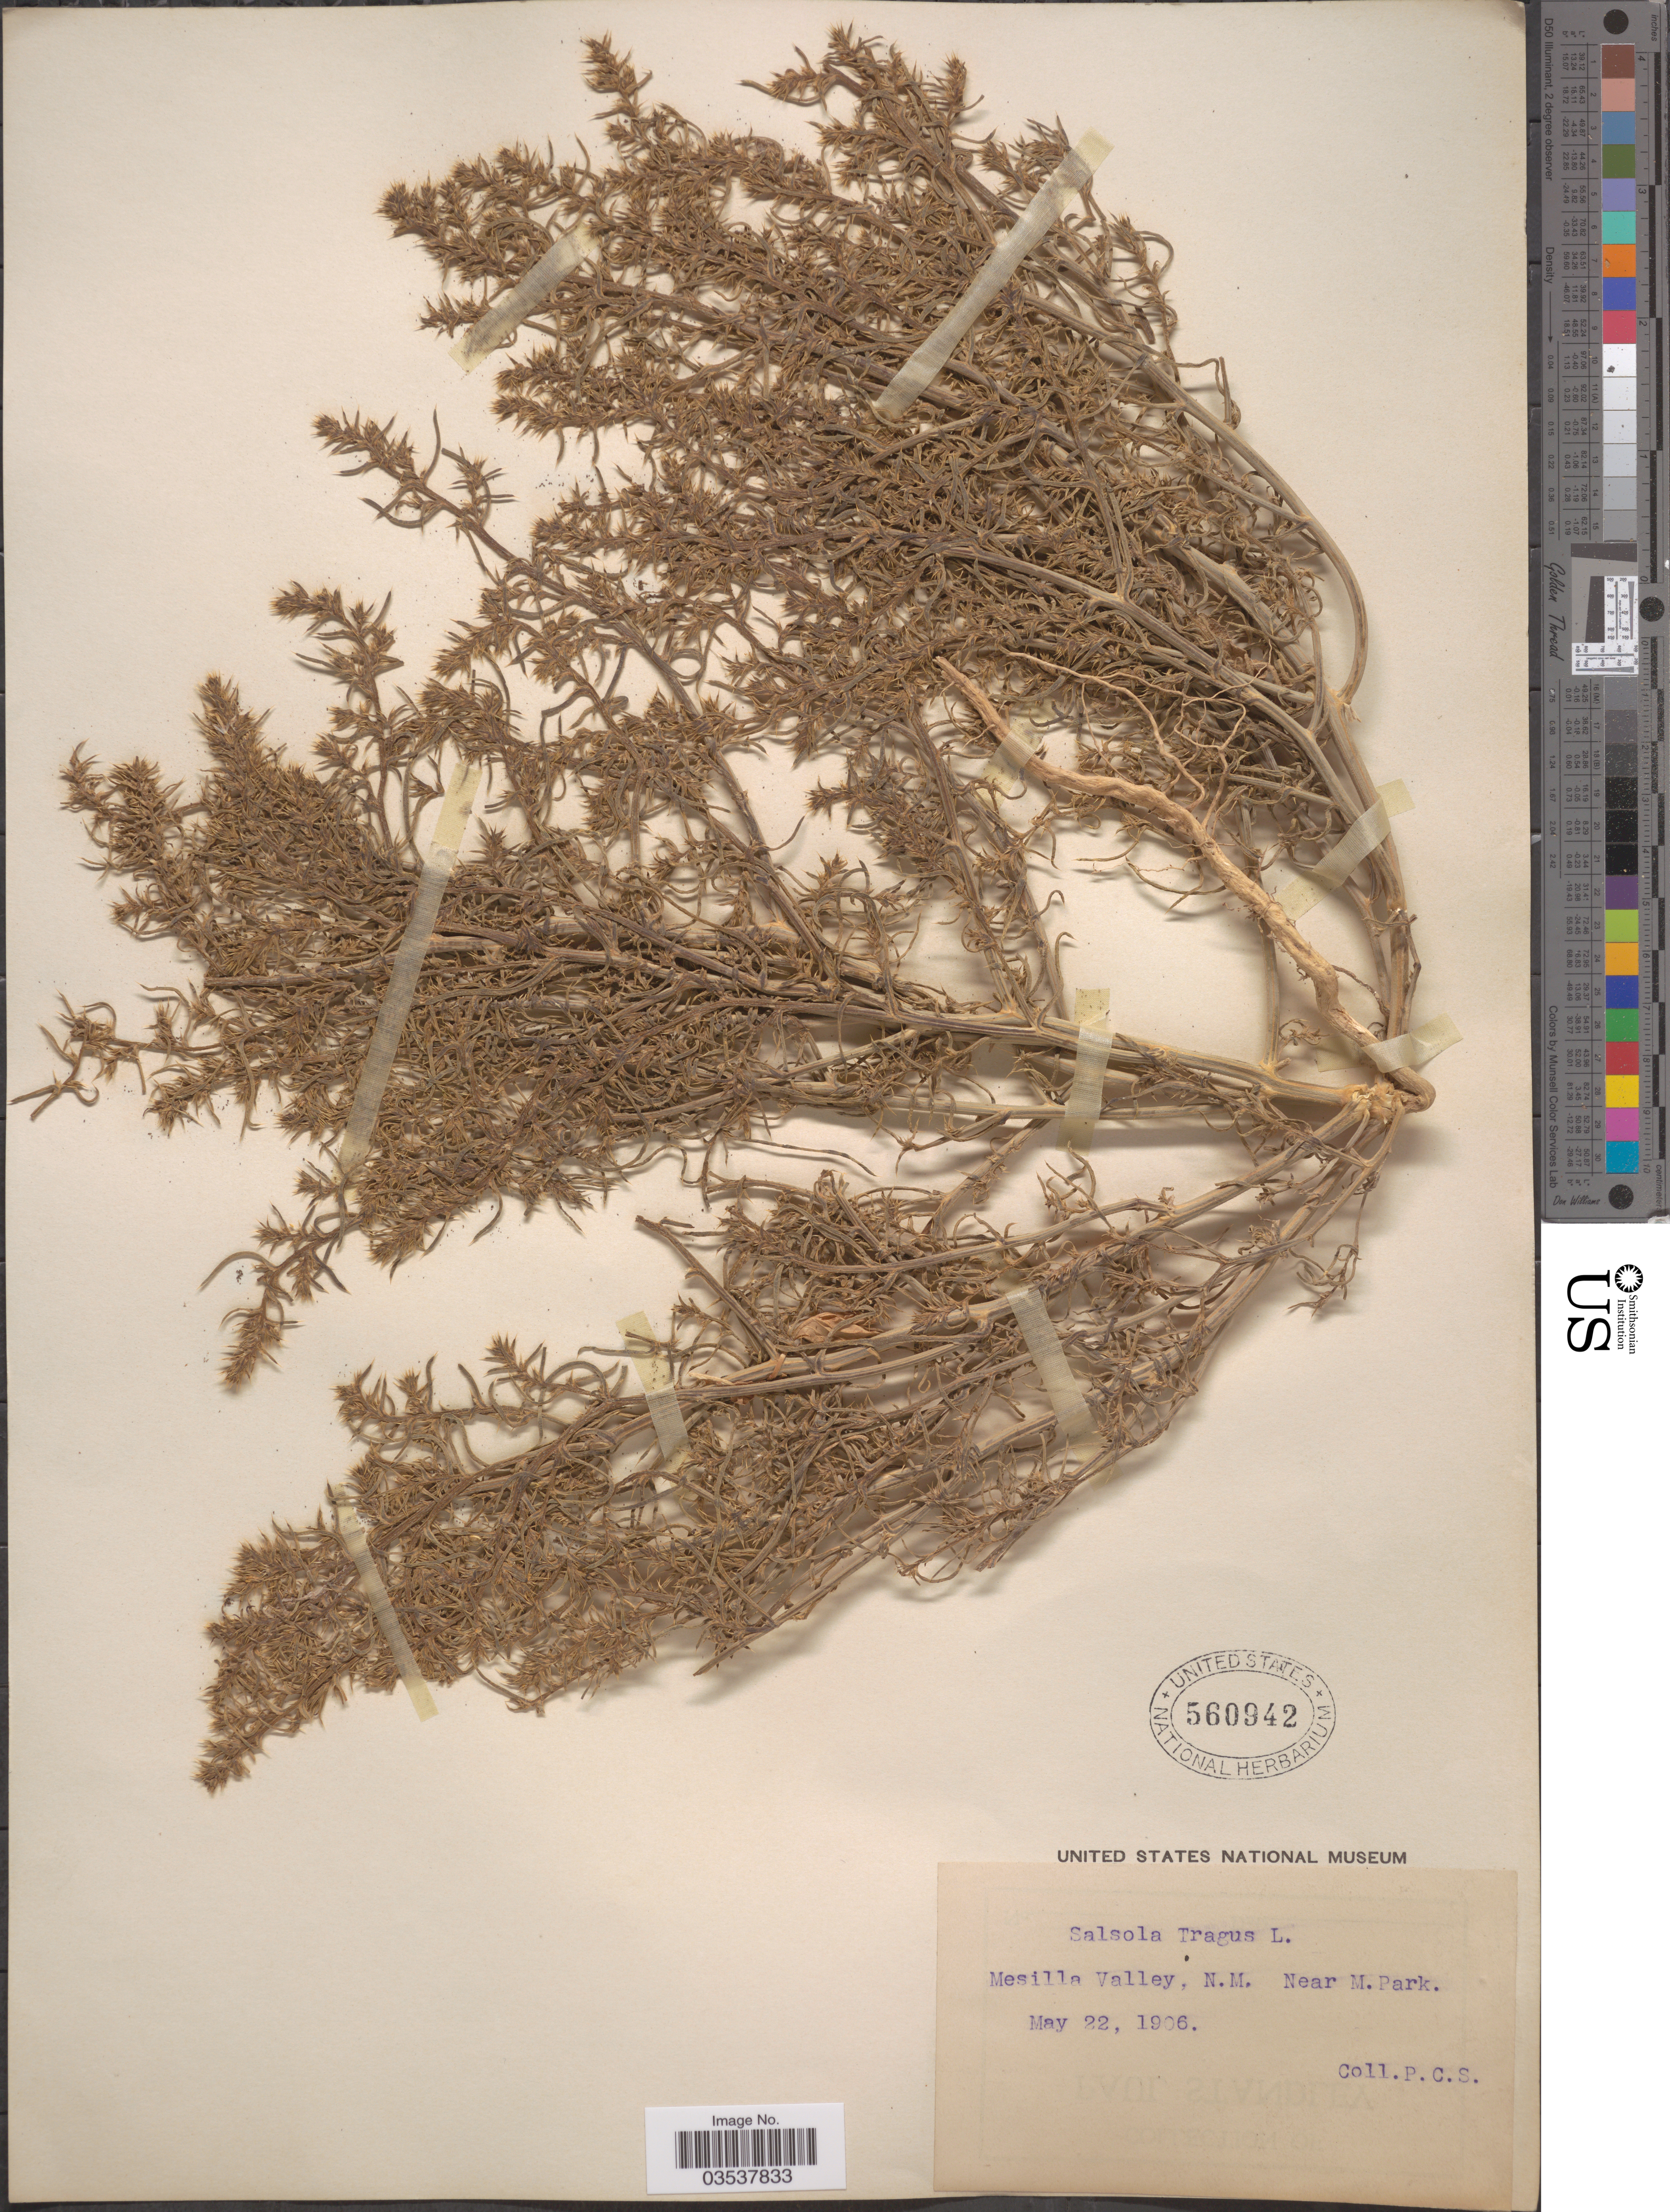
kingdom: Plantae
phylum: Tracheophyta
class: Magnoliopsida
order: Caryophyllales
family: Amaranthaceae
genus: Salsola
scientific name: Salsola pestifer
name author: A. Nelson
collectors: P. C. S.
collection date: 1906-05-22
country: United States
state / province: New Mexico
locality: Mesilla Valley. Near M. Park.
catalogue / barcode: US 560942